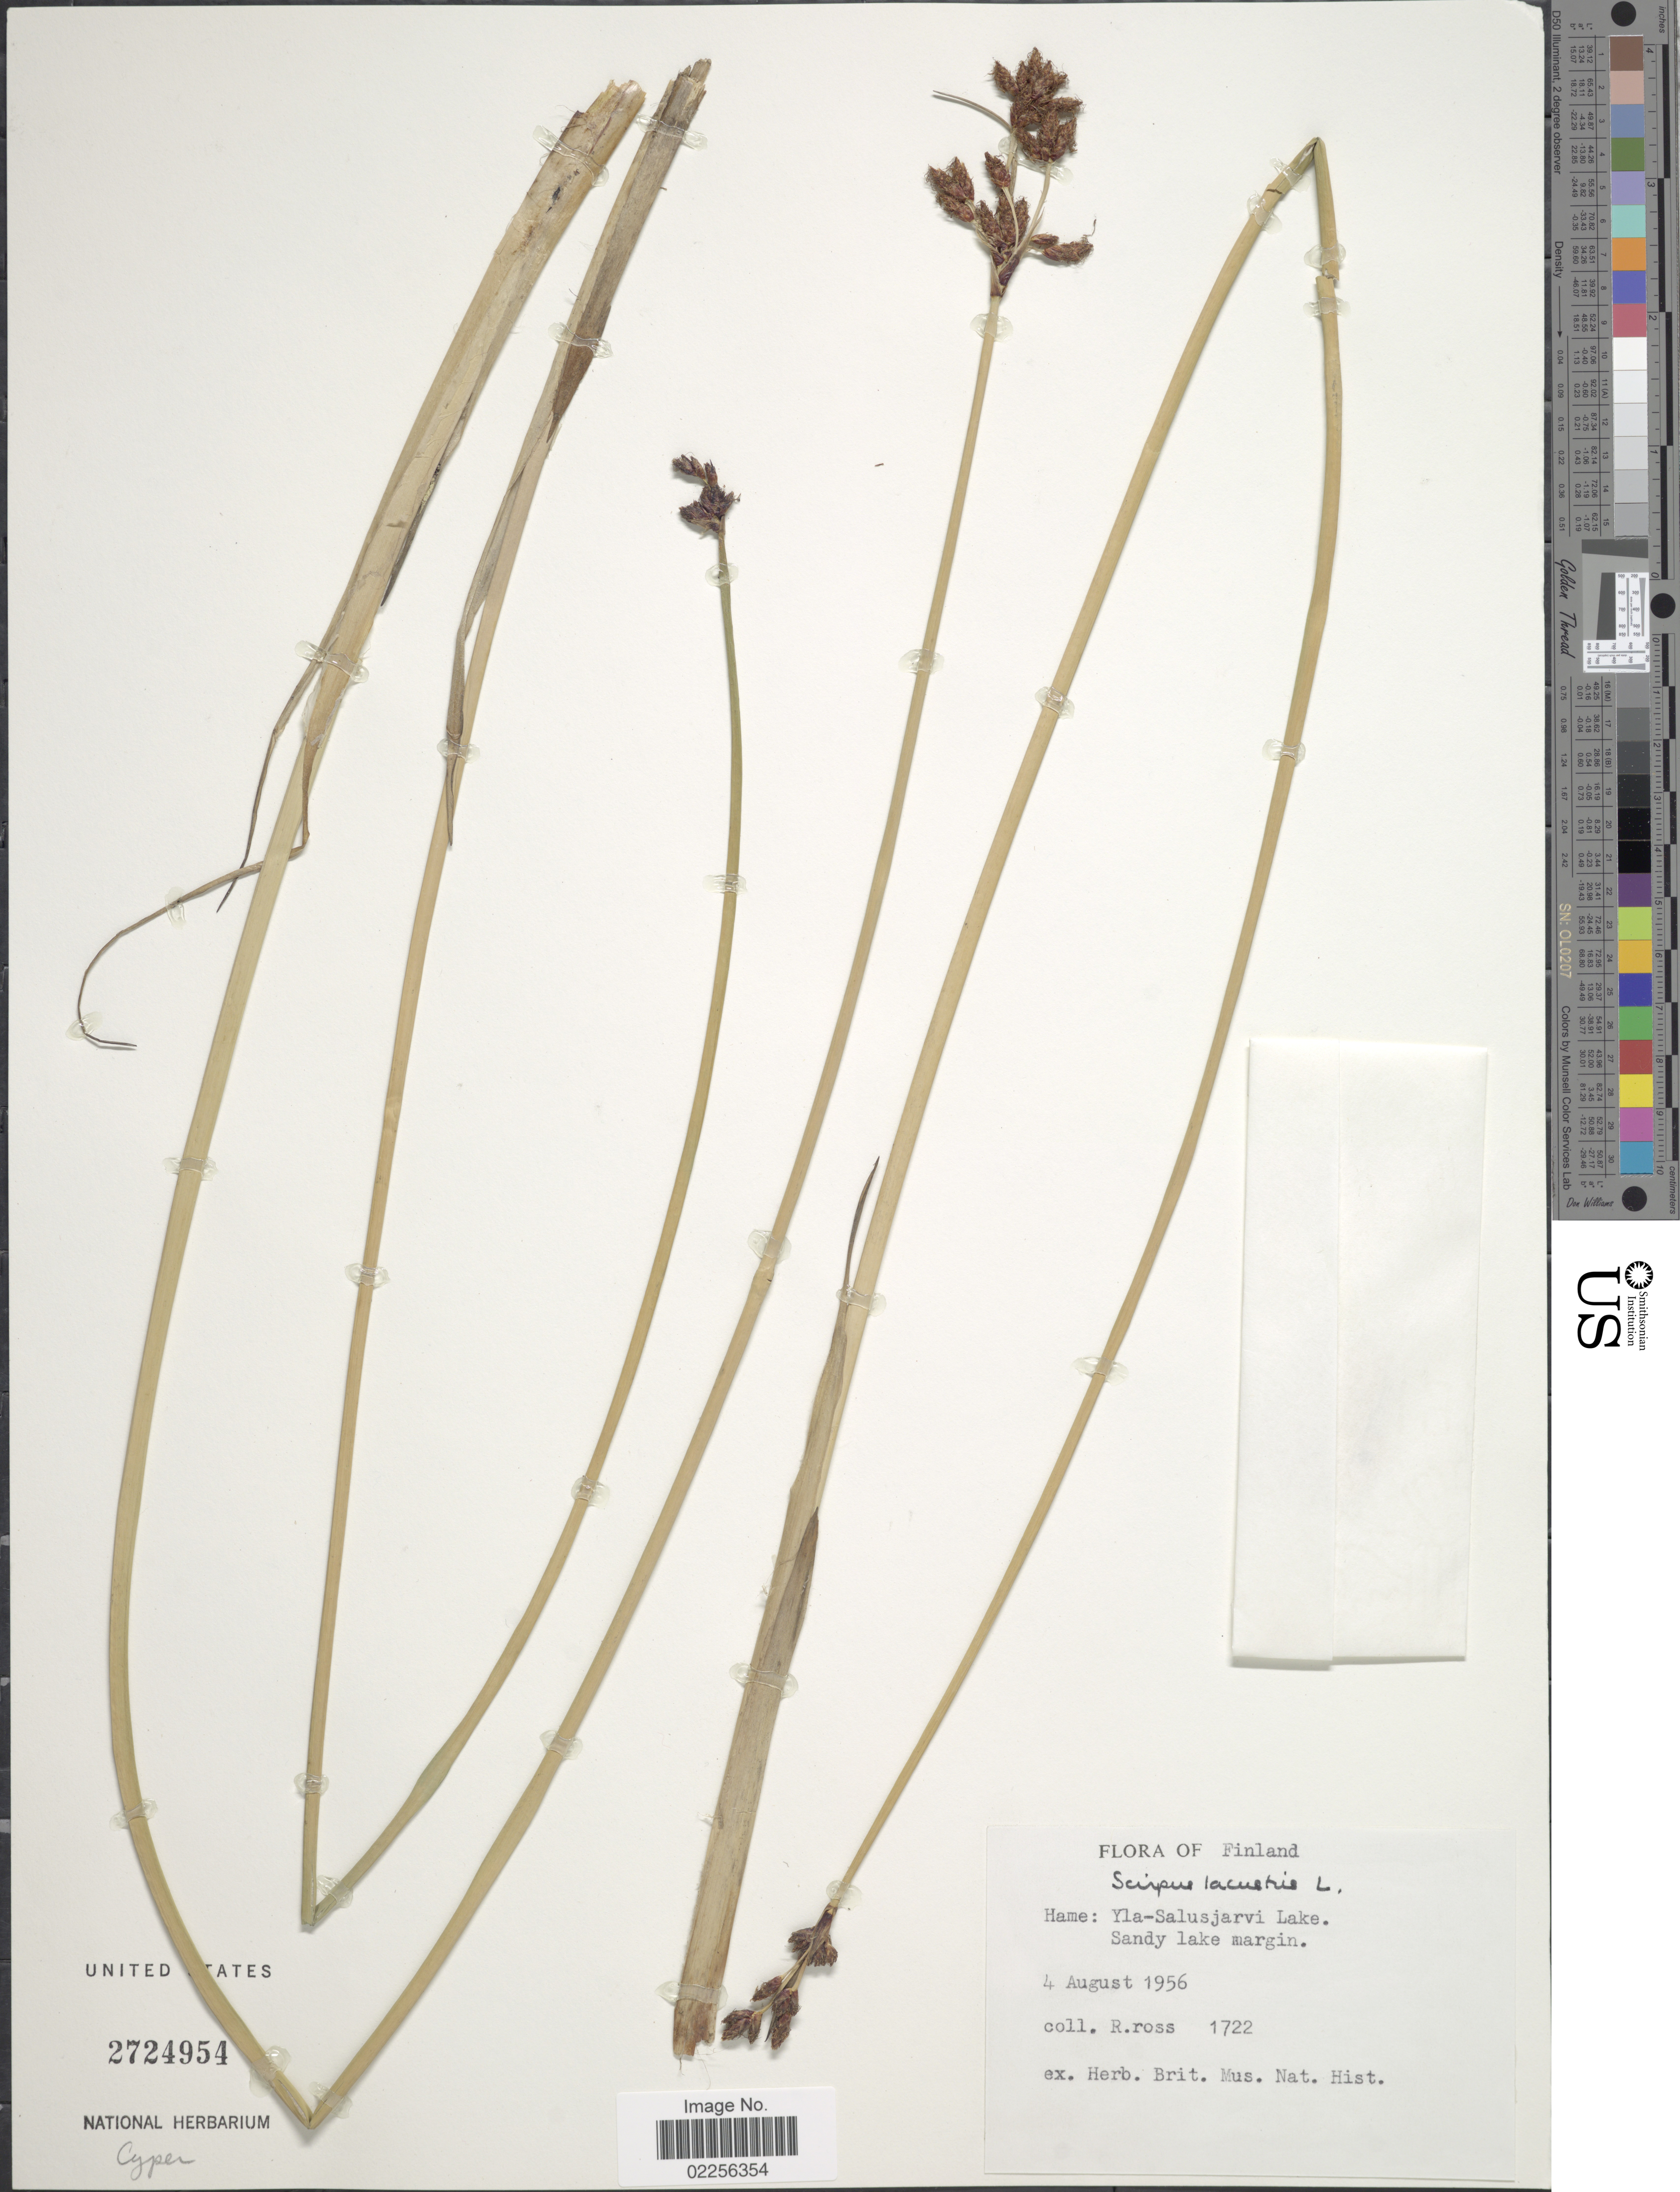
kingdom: Plantae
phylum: Tracheophyta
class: Liliopsida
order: Poales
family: Cyperaceae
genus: Schoenoplectus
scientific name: Schoenoplectus lacustris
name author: (L.) Palla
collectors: R. Ross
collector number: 1722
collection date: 1956-08-04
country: Finland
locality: Hame; Yla-Salusjarvi Lake. Sandy lake margin.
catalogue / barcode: US 2724954